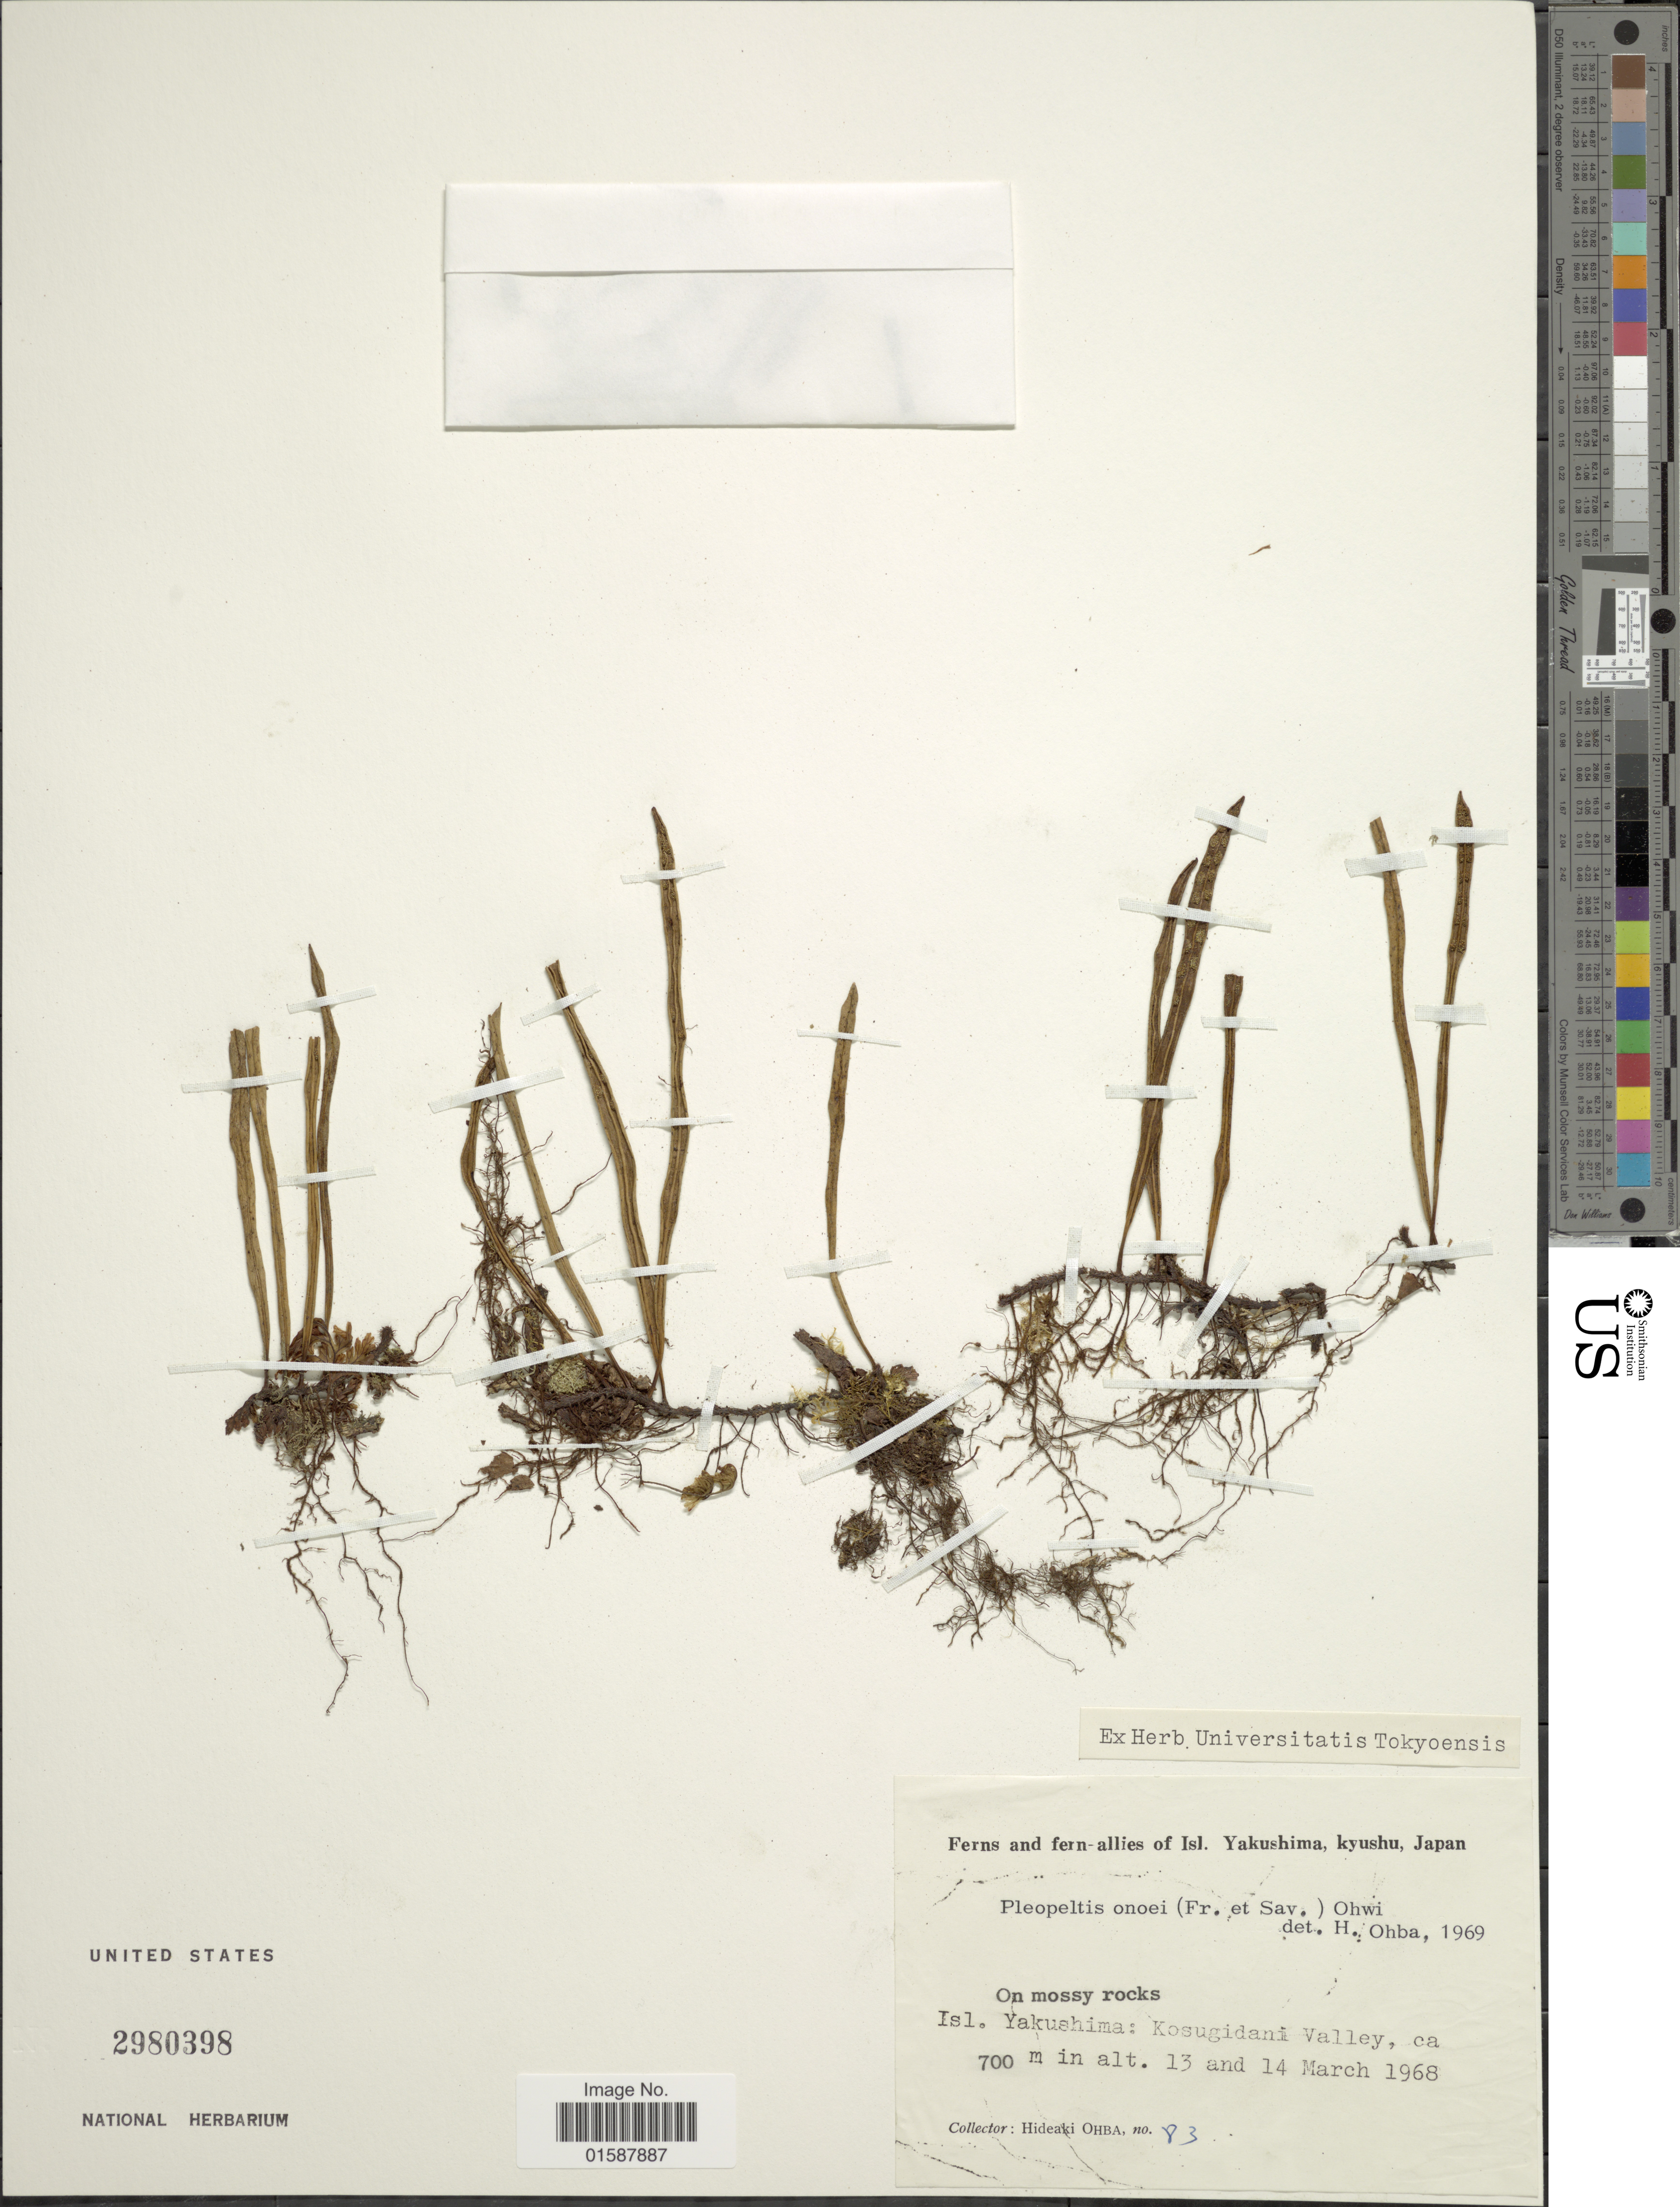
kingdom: Plantae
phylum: Tracheophyta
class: Polypodiopsida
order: Polypodiales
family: Polypodiaceae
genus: Lepisorus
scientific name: Lepisorus onoei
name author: Ching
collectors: H. Ohba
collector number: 83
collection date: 1968-03-13/1968-03-14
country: Japan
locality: Kyushu. Isl. Yakushima: Kosugidani Valley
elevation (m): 700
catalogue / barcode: US 2980398